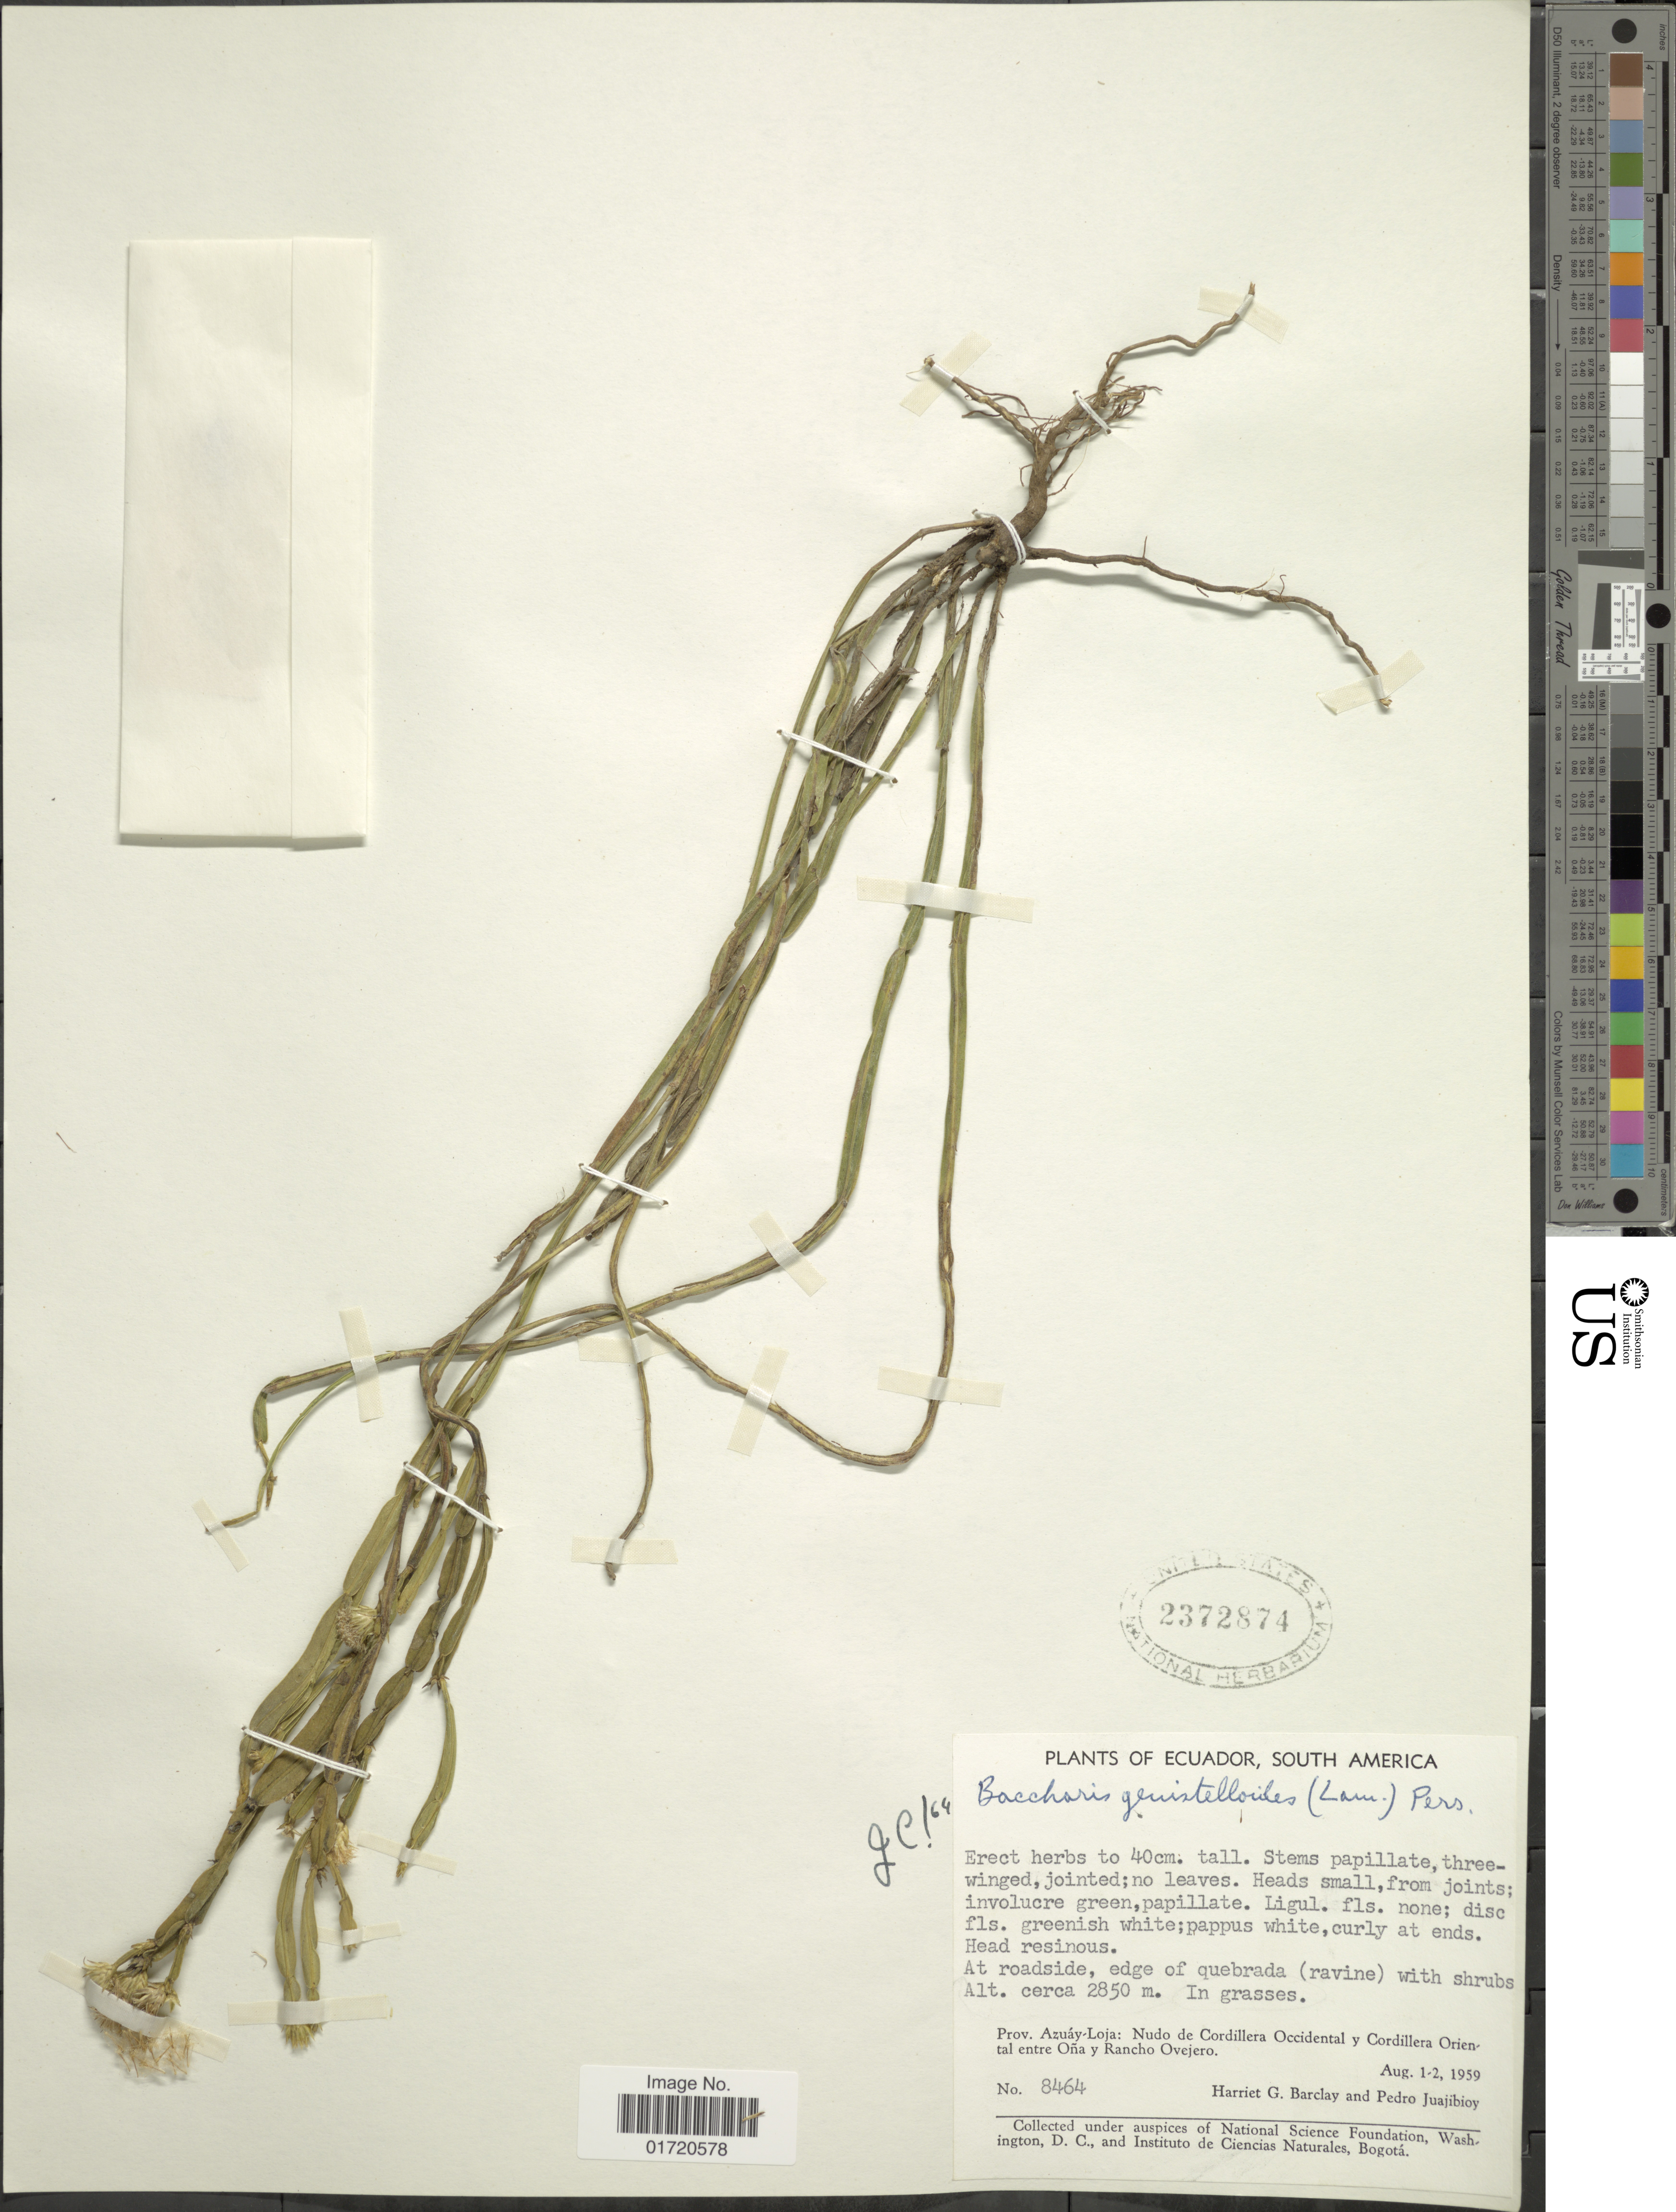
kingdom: Plantae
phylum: Tracheophyta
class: Magnoliopsida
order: Asterales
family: Asteraceae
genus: Baccharis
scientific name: Baccharis genistelloides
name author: (Lam.) Pers.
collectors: H. G. Barclay & P. Juajibioy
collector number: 8464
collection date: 1959-08-01/1959-08-02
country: Ecuador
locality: Prov. Azuáy-Loja: nudo de Cordillera occidental y Cordillera Oriental entre Oña y Rancho Ovejero.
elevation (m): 2850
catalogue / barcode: US 2372874